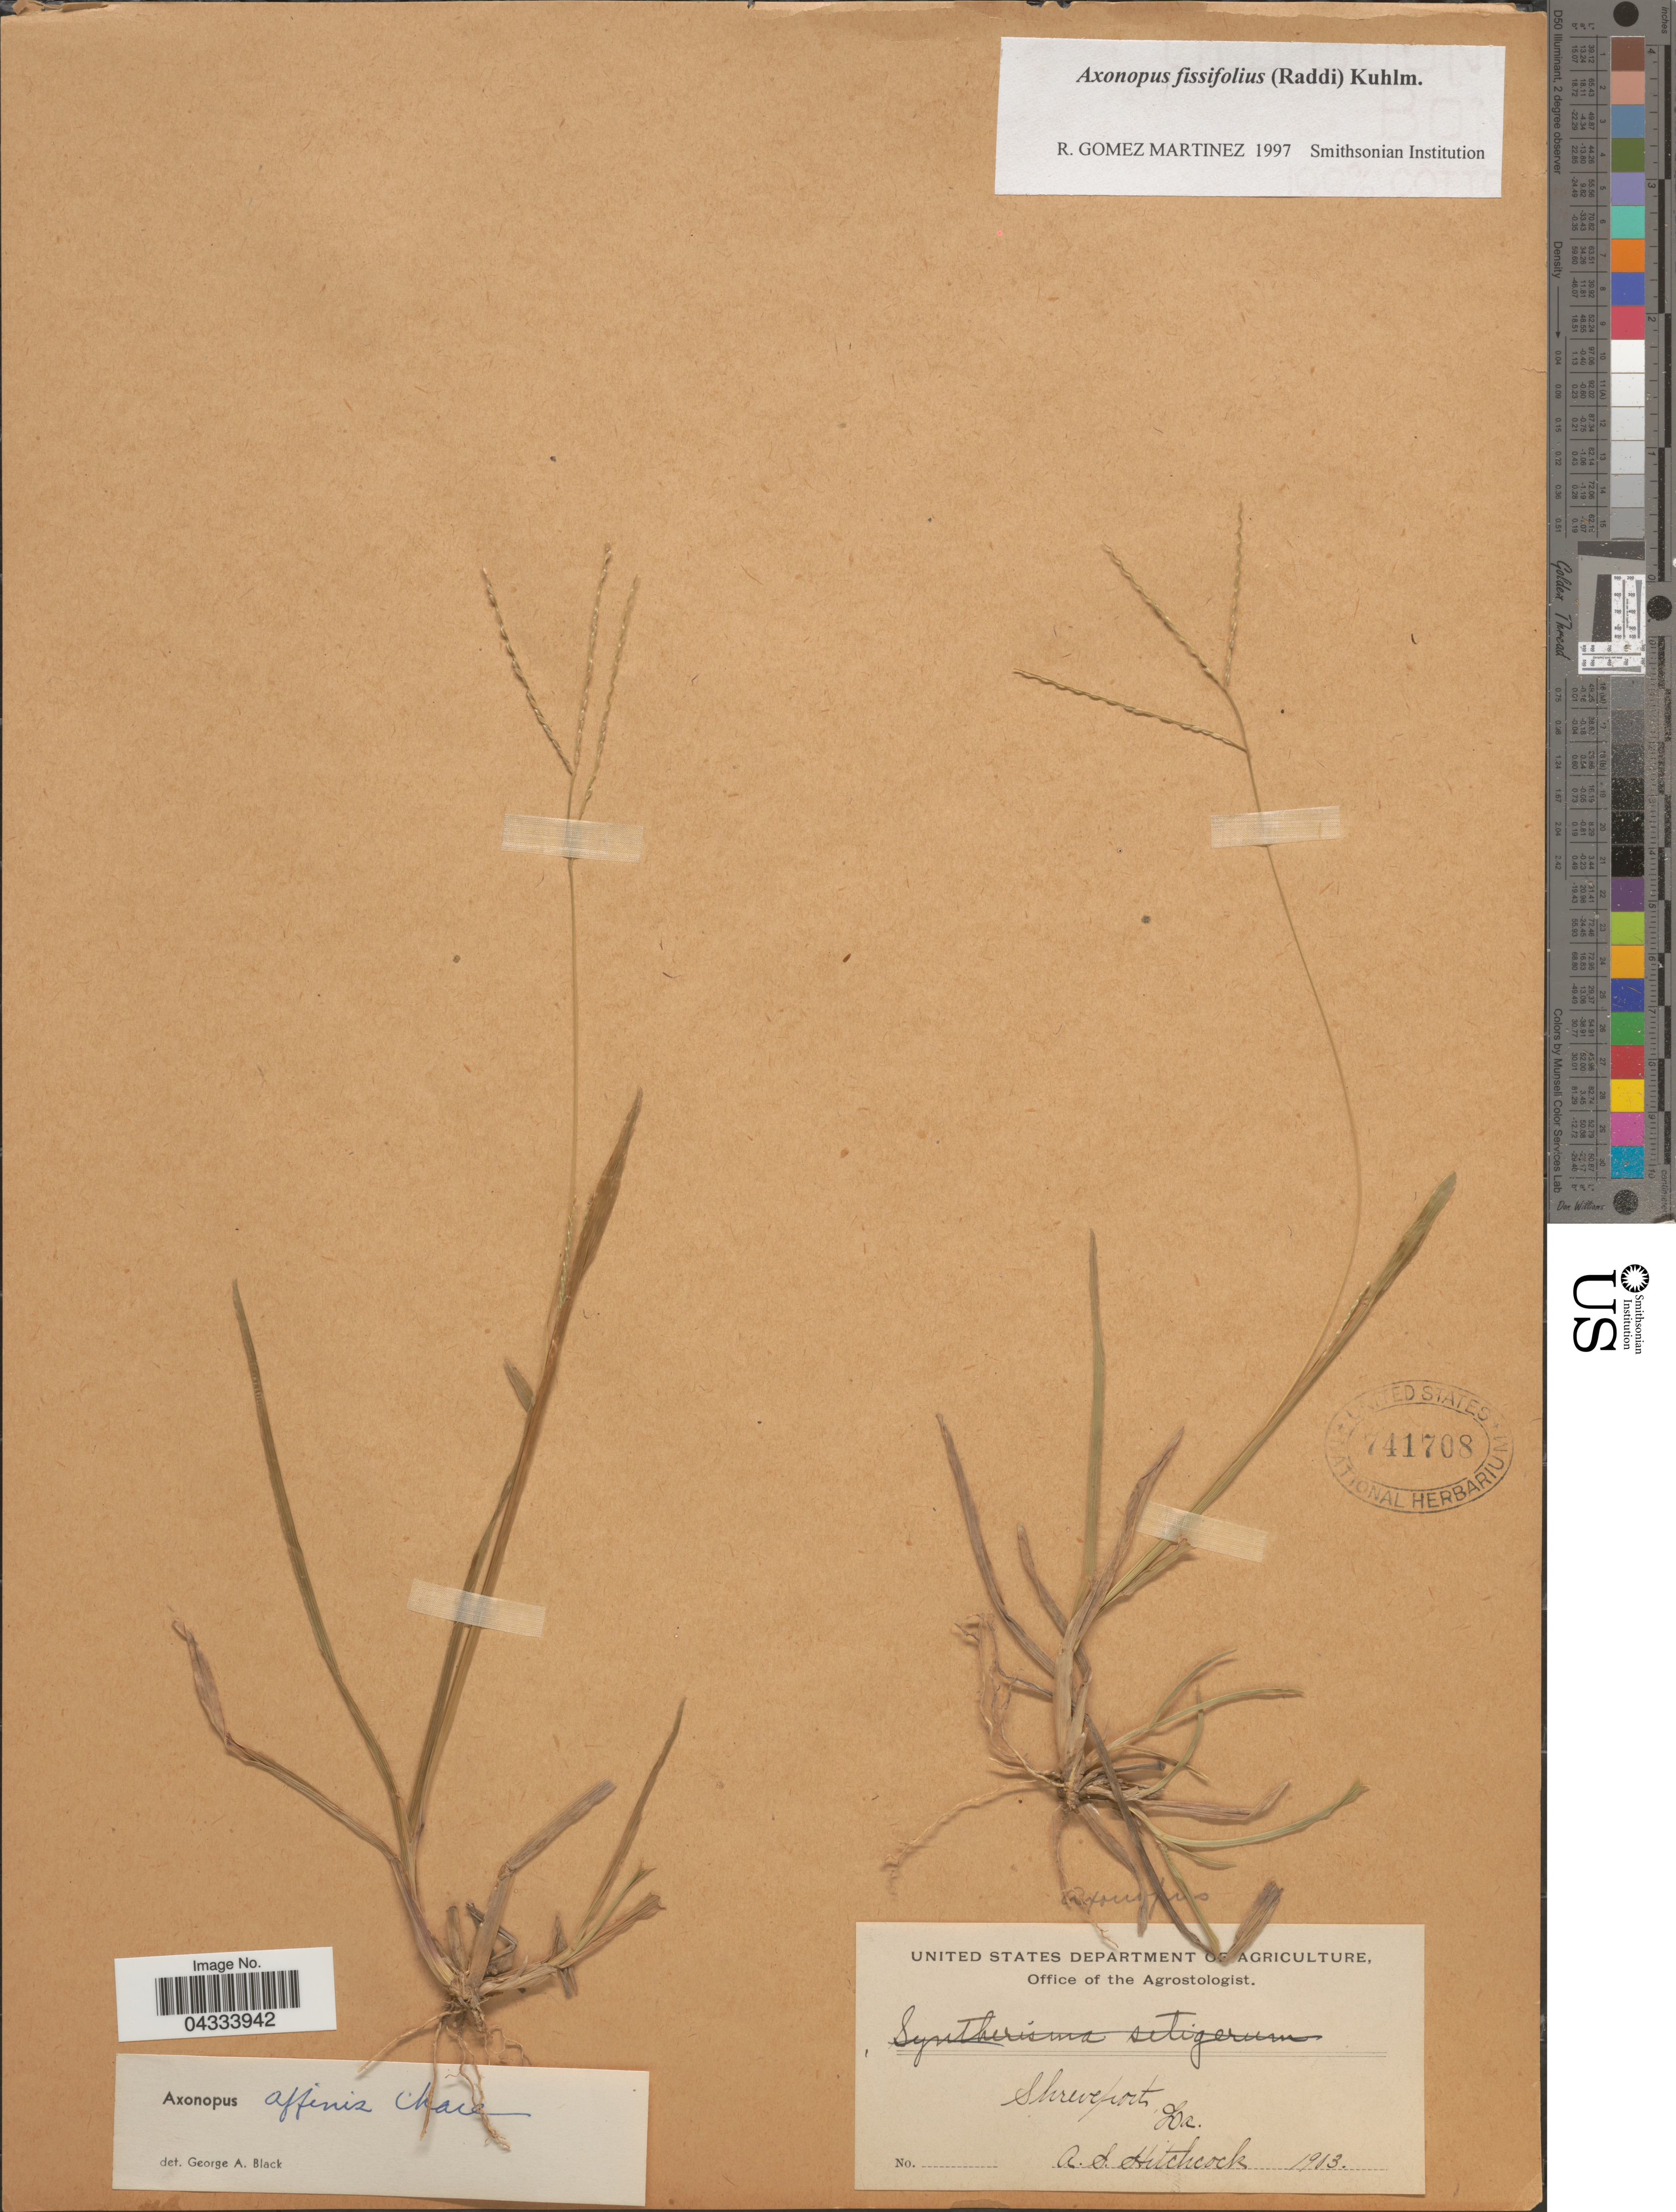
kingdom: Plantae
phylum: Tracheophyta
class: Liliopsida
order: Poales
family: Poaceae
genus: Axonopus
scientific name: Axonopus fissifolius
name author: (Raddi) Kuhlm.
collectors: A. S. Hitchcock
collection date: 1903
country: United States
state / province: Louisiana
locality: Shreveport.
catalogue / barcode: US 741708